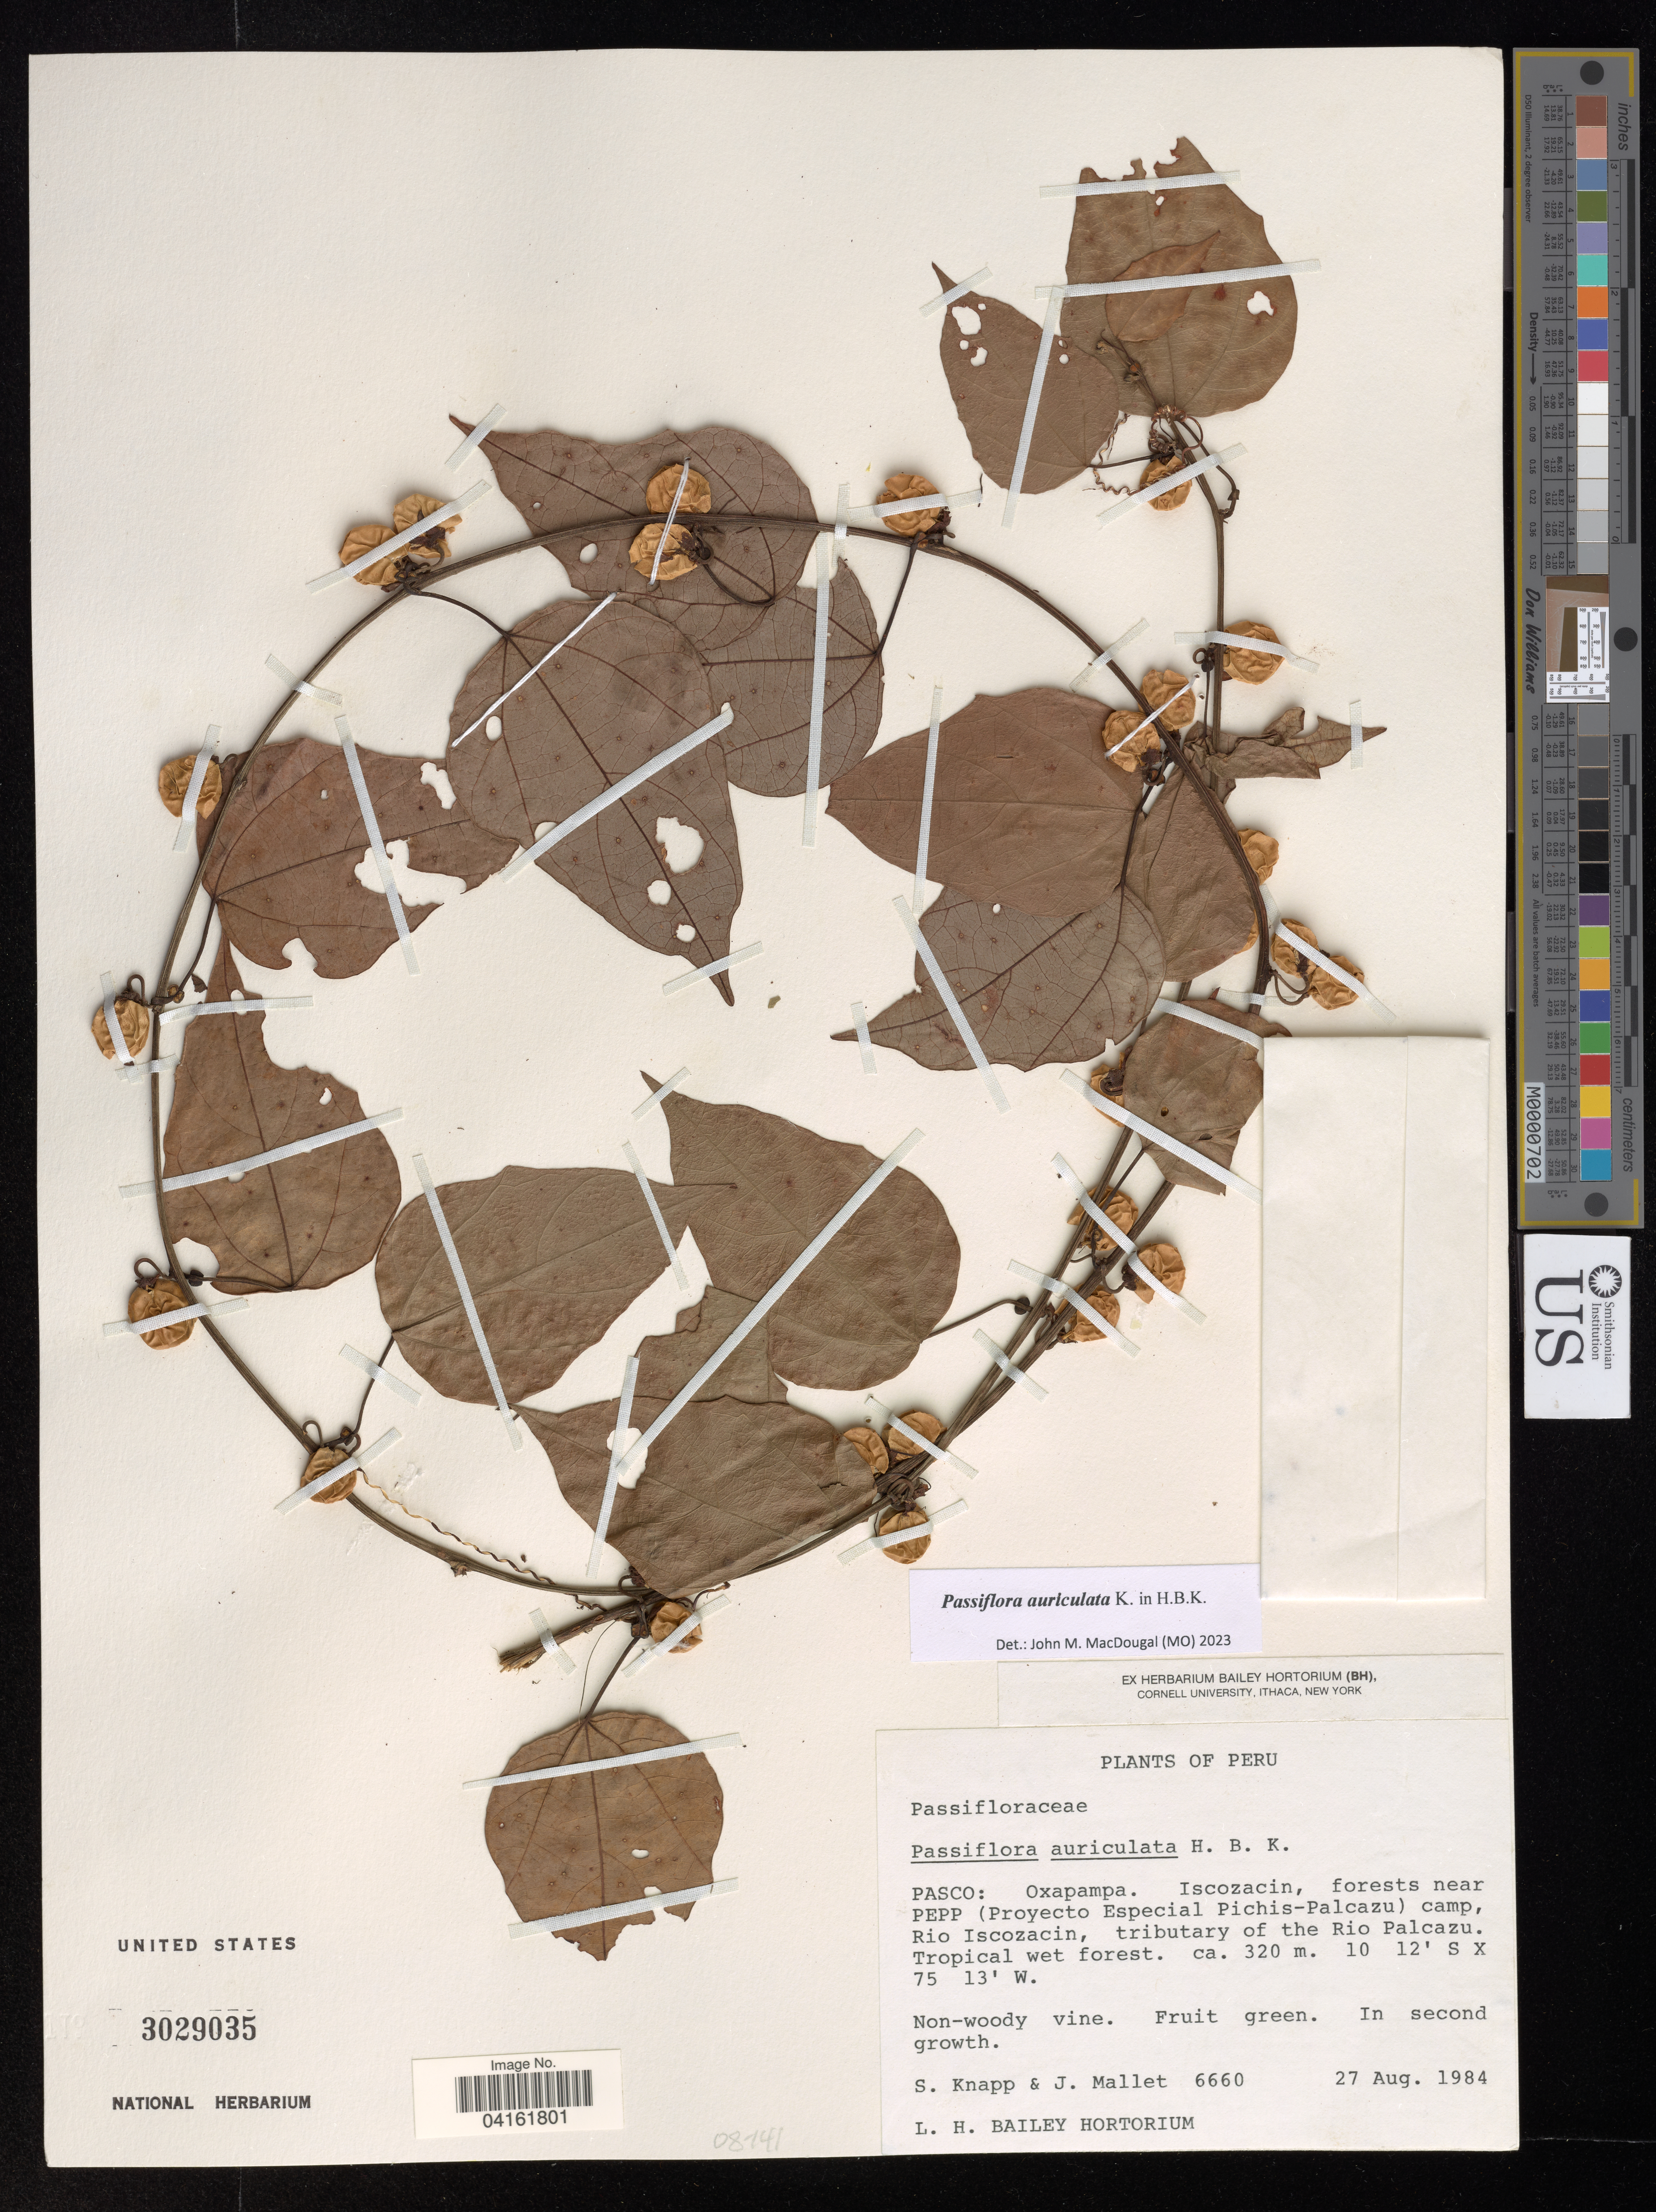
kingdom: Plantae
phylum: Tracheophyta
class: Magnoliopsida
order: Malpighiales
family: Passifloraceae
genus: Passiflora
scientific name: Passiflora auriculata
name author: Kunth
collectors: S. Knapp & J. Mallet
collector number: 6660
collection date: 1984-08-27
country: Peru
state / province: Pasco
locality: Oxapampa. Iscozacin, forests near PEPP (Proyecto Especial Pichis-Palcazu) camp, Rio Iscozacin, tributary of the Rio Palcazu.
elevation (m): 320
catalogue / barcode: US 3029035